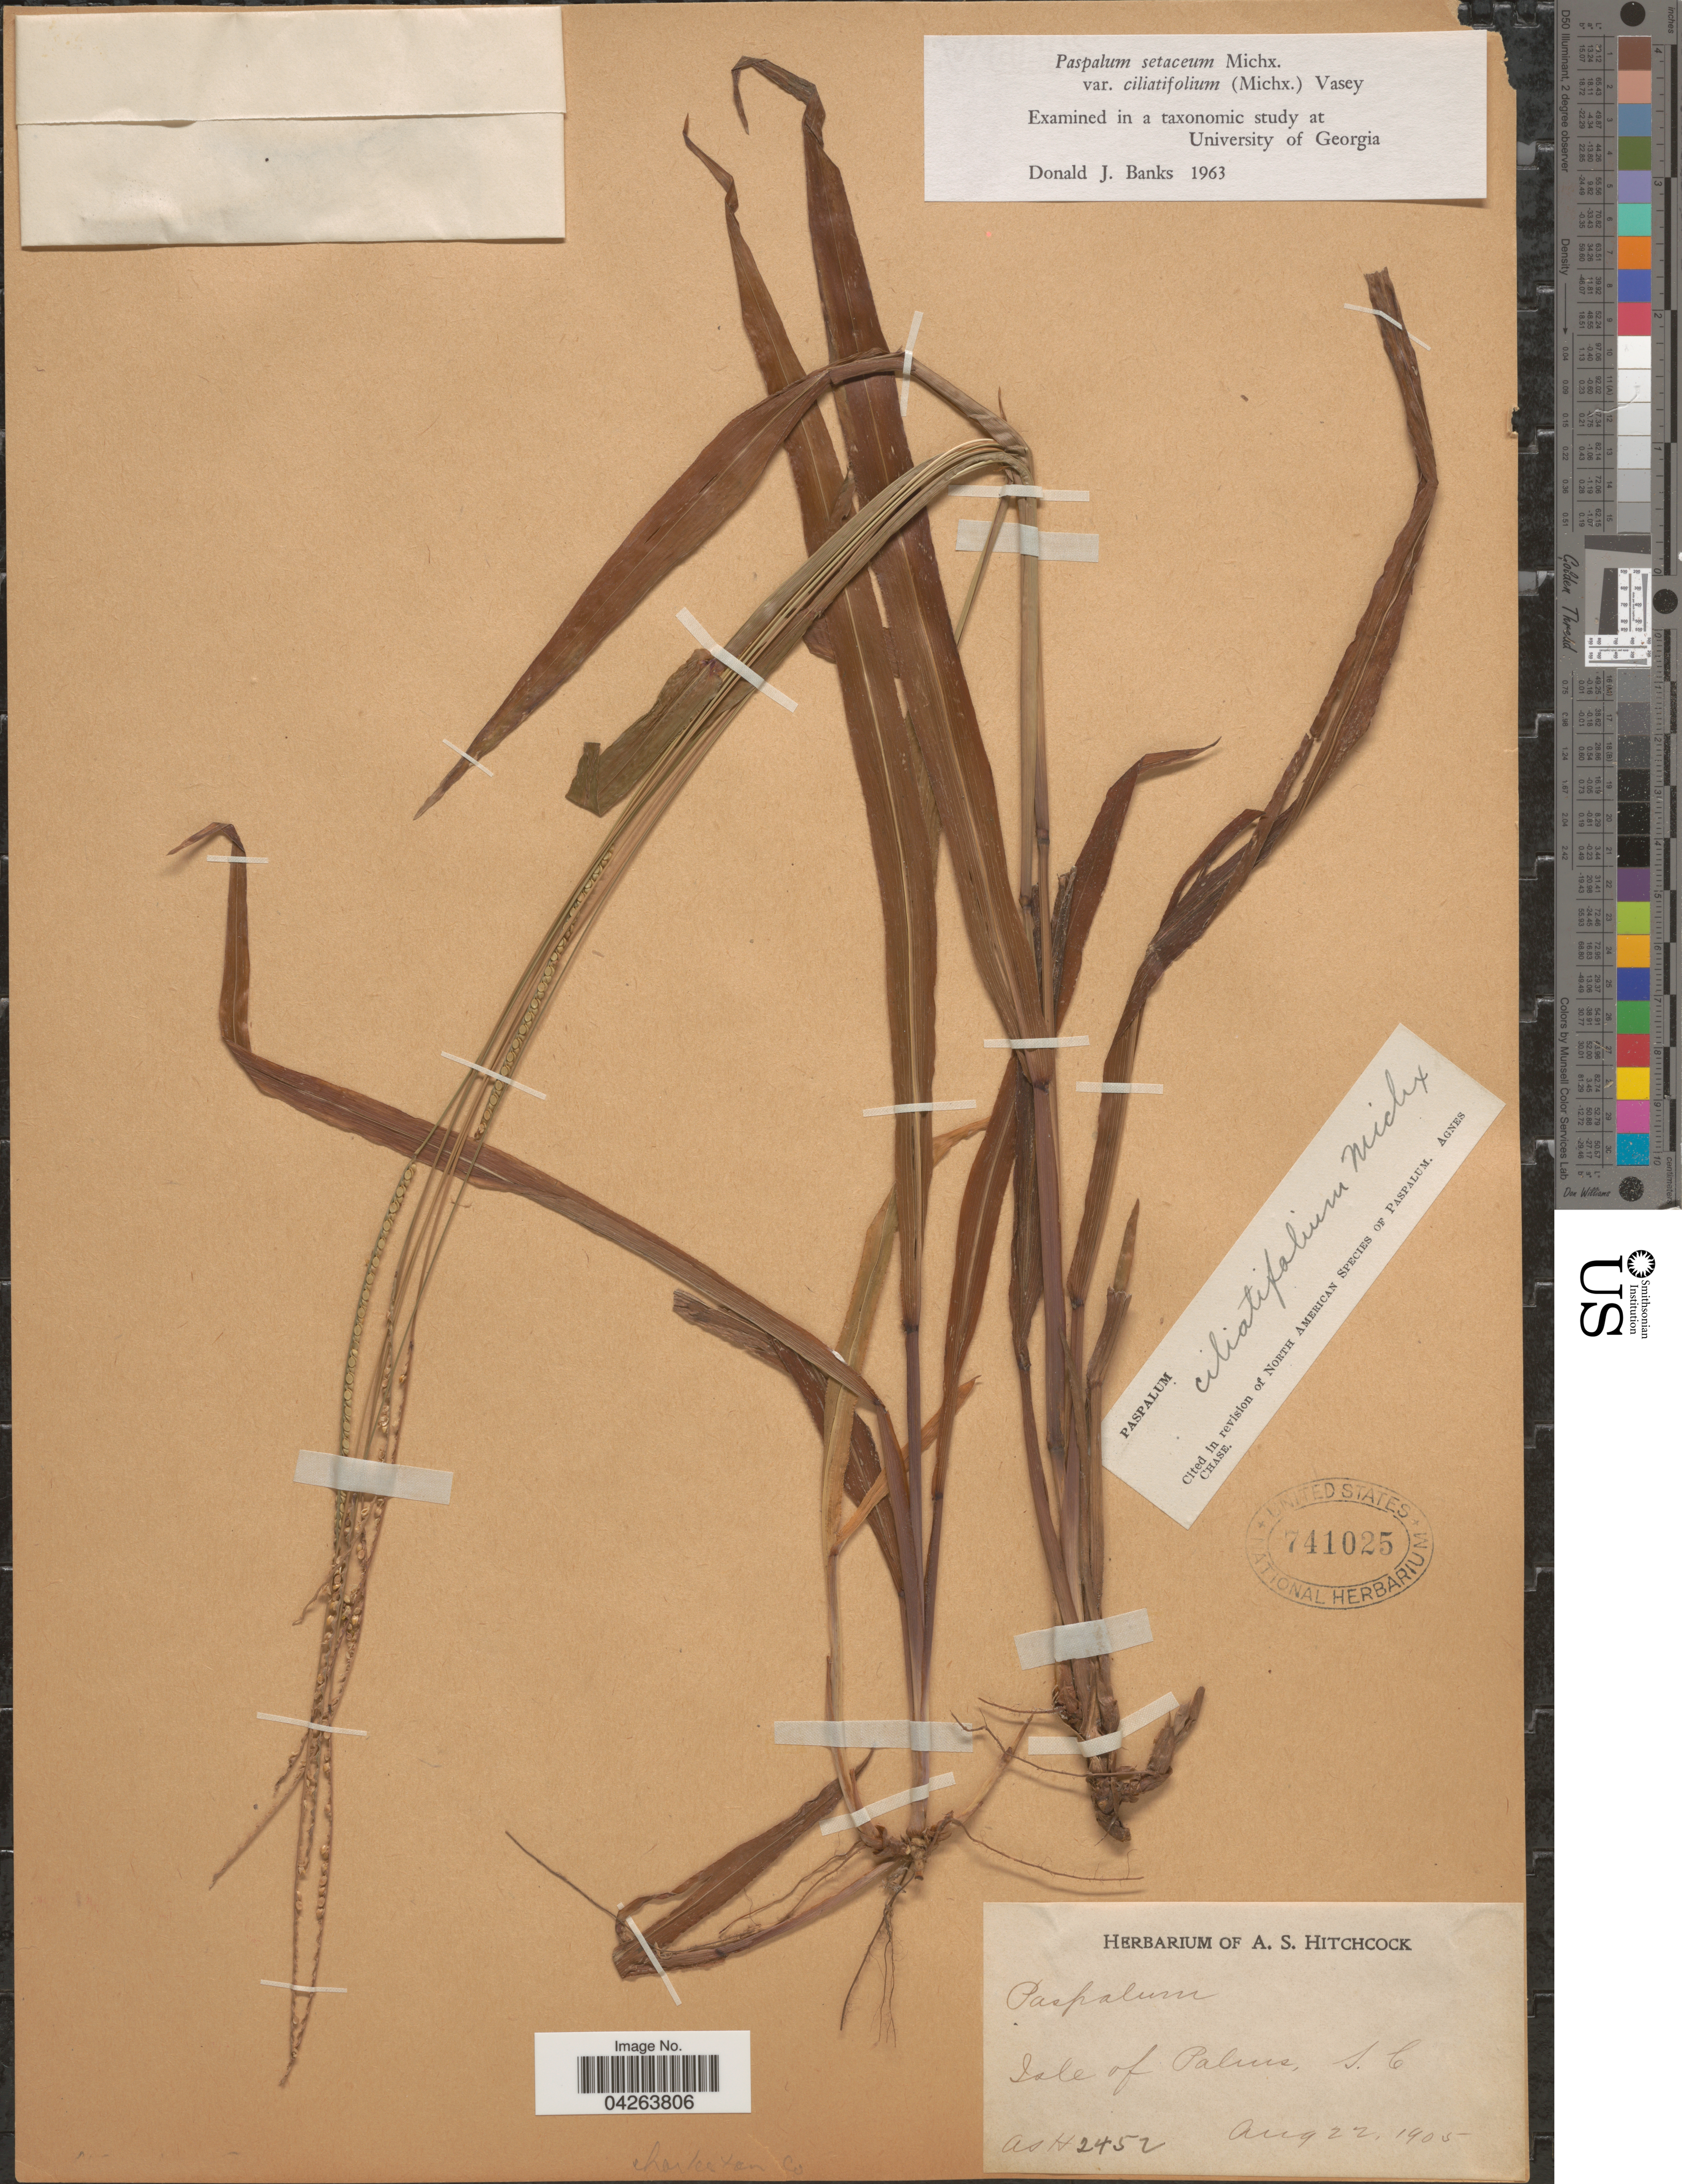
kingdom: Plantae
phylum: Tracheophyta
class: Liliopsida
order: Poales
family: Poaceae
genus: Paspalum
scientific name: Paspalum setaceum var. ciliatifolium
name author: (Michx.) Vasey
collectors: A. S. Hitchcock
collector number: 2452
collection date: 1905-08-22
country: United States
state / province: South Carolina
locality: Isle of Palms. Charleston Co.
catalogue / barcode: US 741025